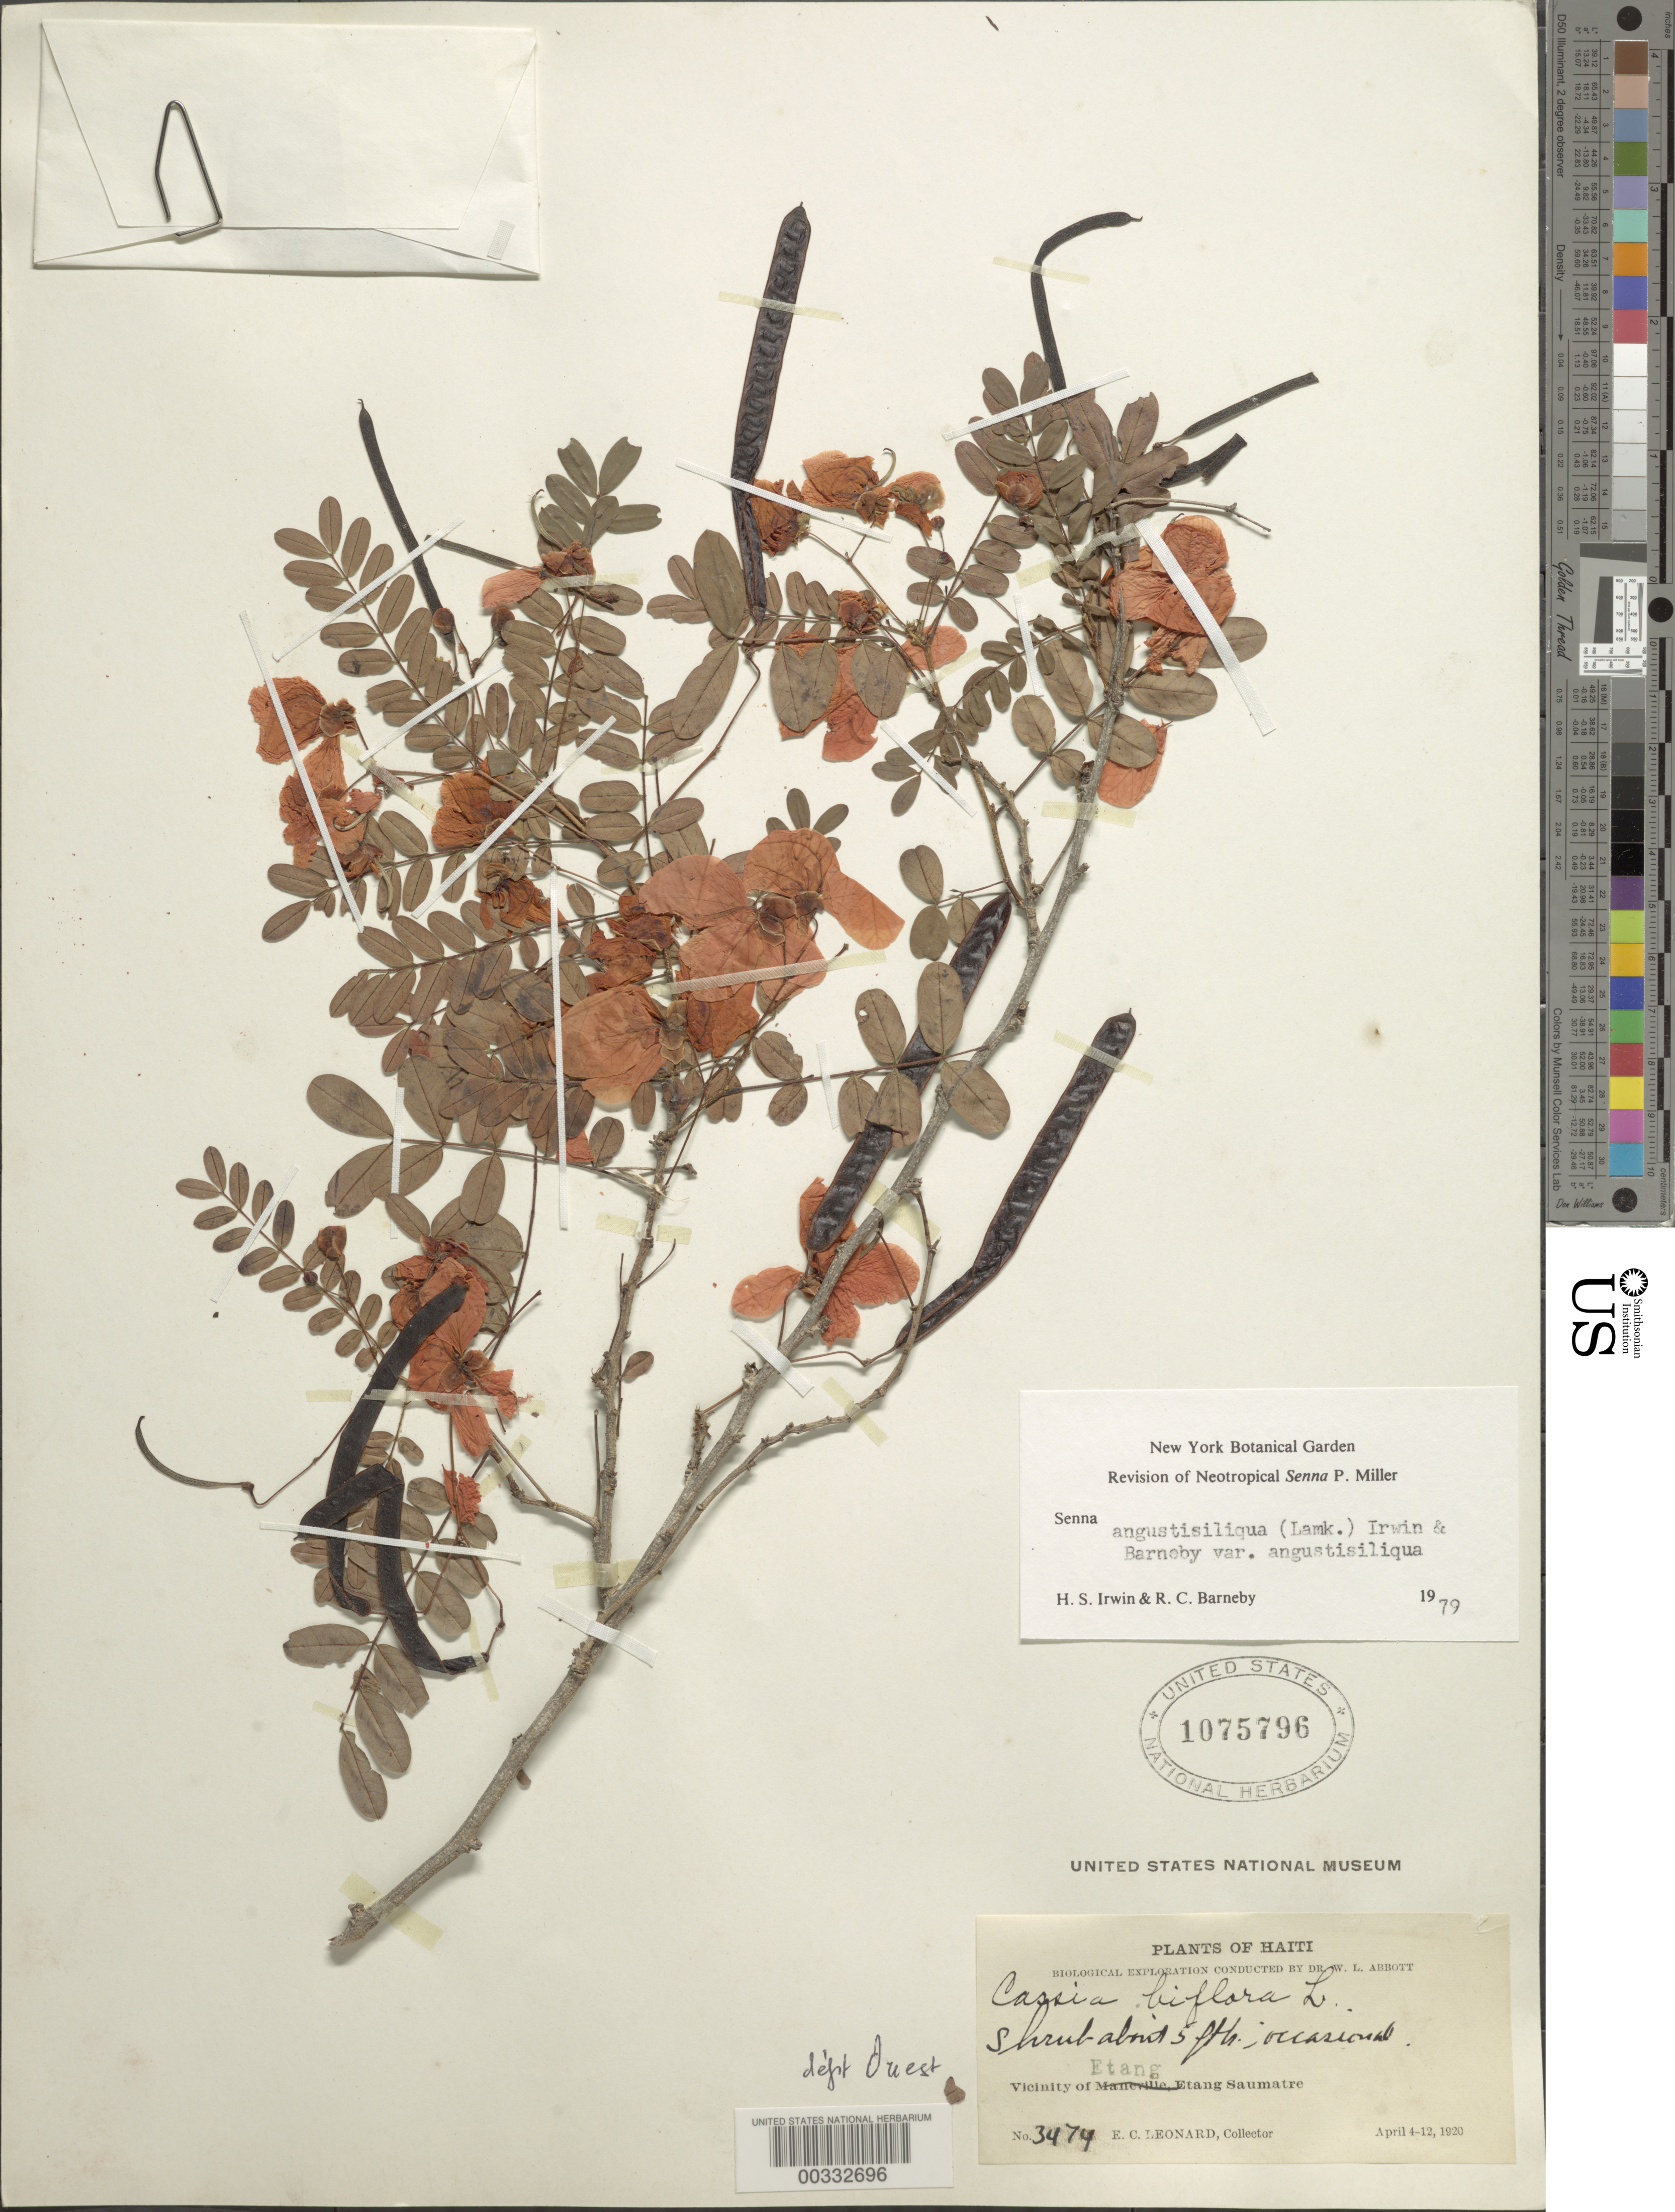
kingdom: Plantae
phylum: Tracheophyta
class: Magnoliopsida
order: Fabales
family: Fabaceae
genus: Senna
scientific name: Senna angustisiliqua var. angustisiliqua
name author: (Lam.) H.S. Irwin & Barneby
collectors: E. C. Leonard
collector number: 3474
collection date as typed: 04 Apr 1920 to 12 Apr 1920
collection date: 1920-04-04/1920-04-12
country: Haiti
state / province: Ouest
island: Hispaniola Island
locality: Vicinity of etang saumatre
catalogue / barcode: US 1075796